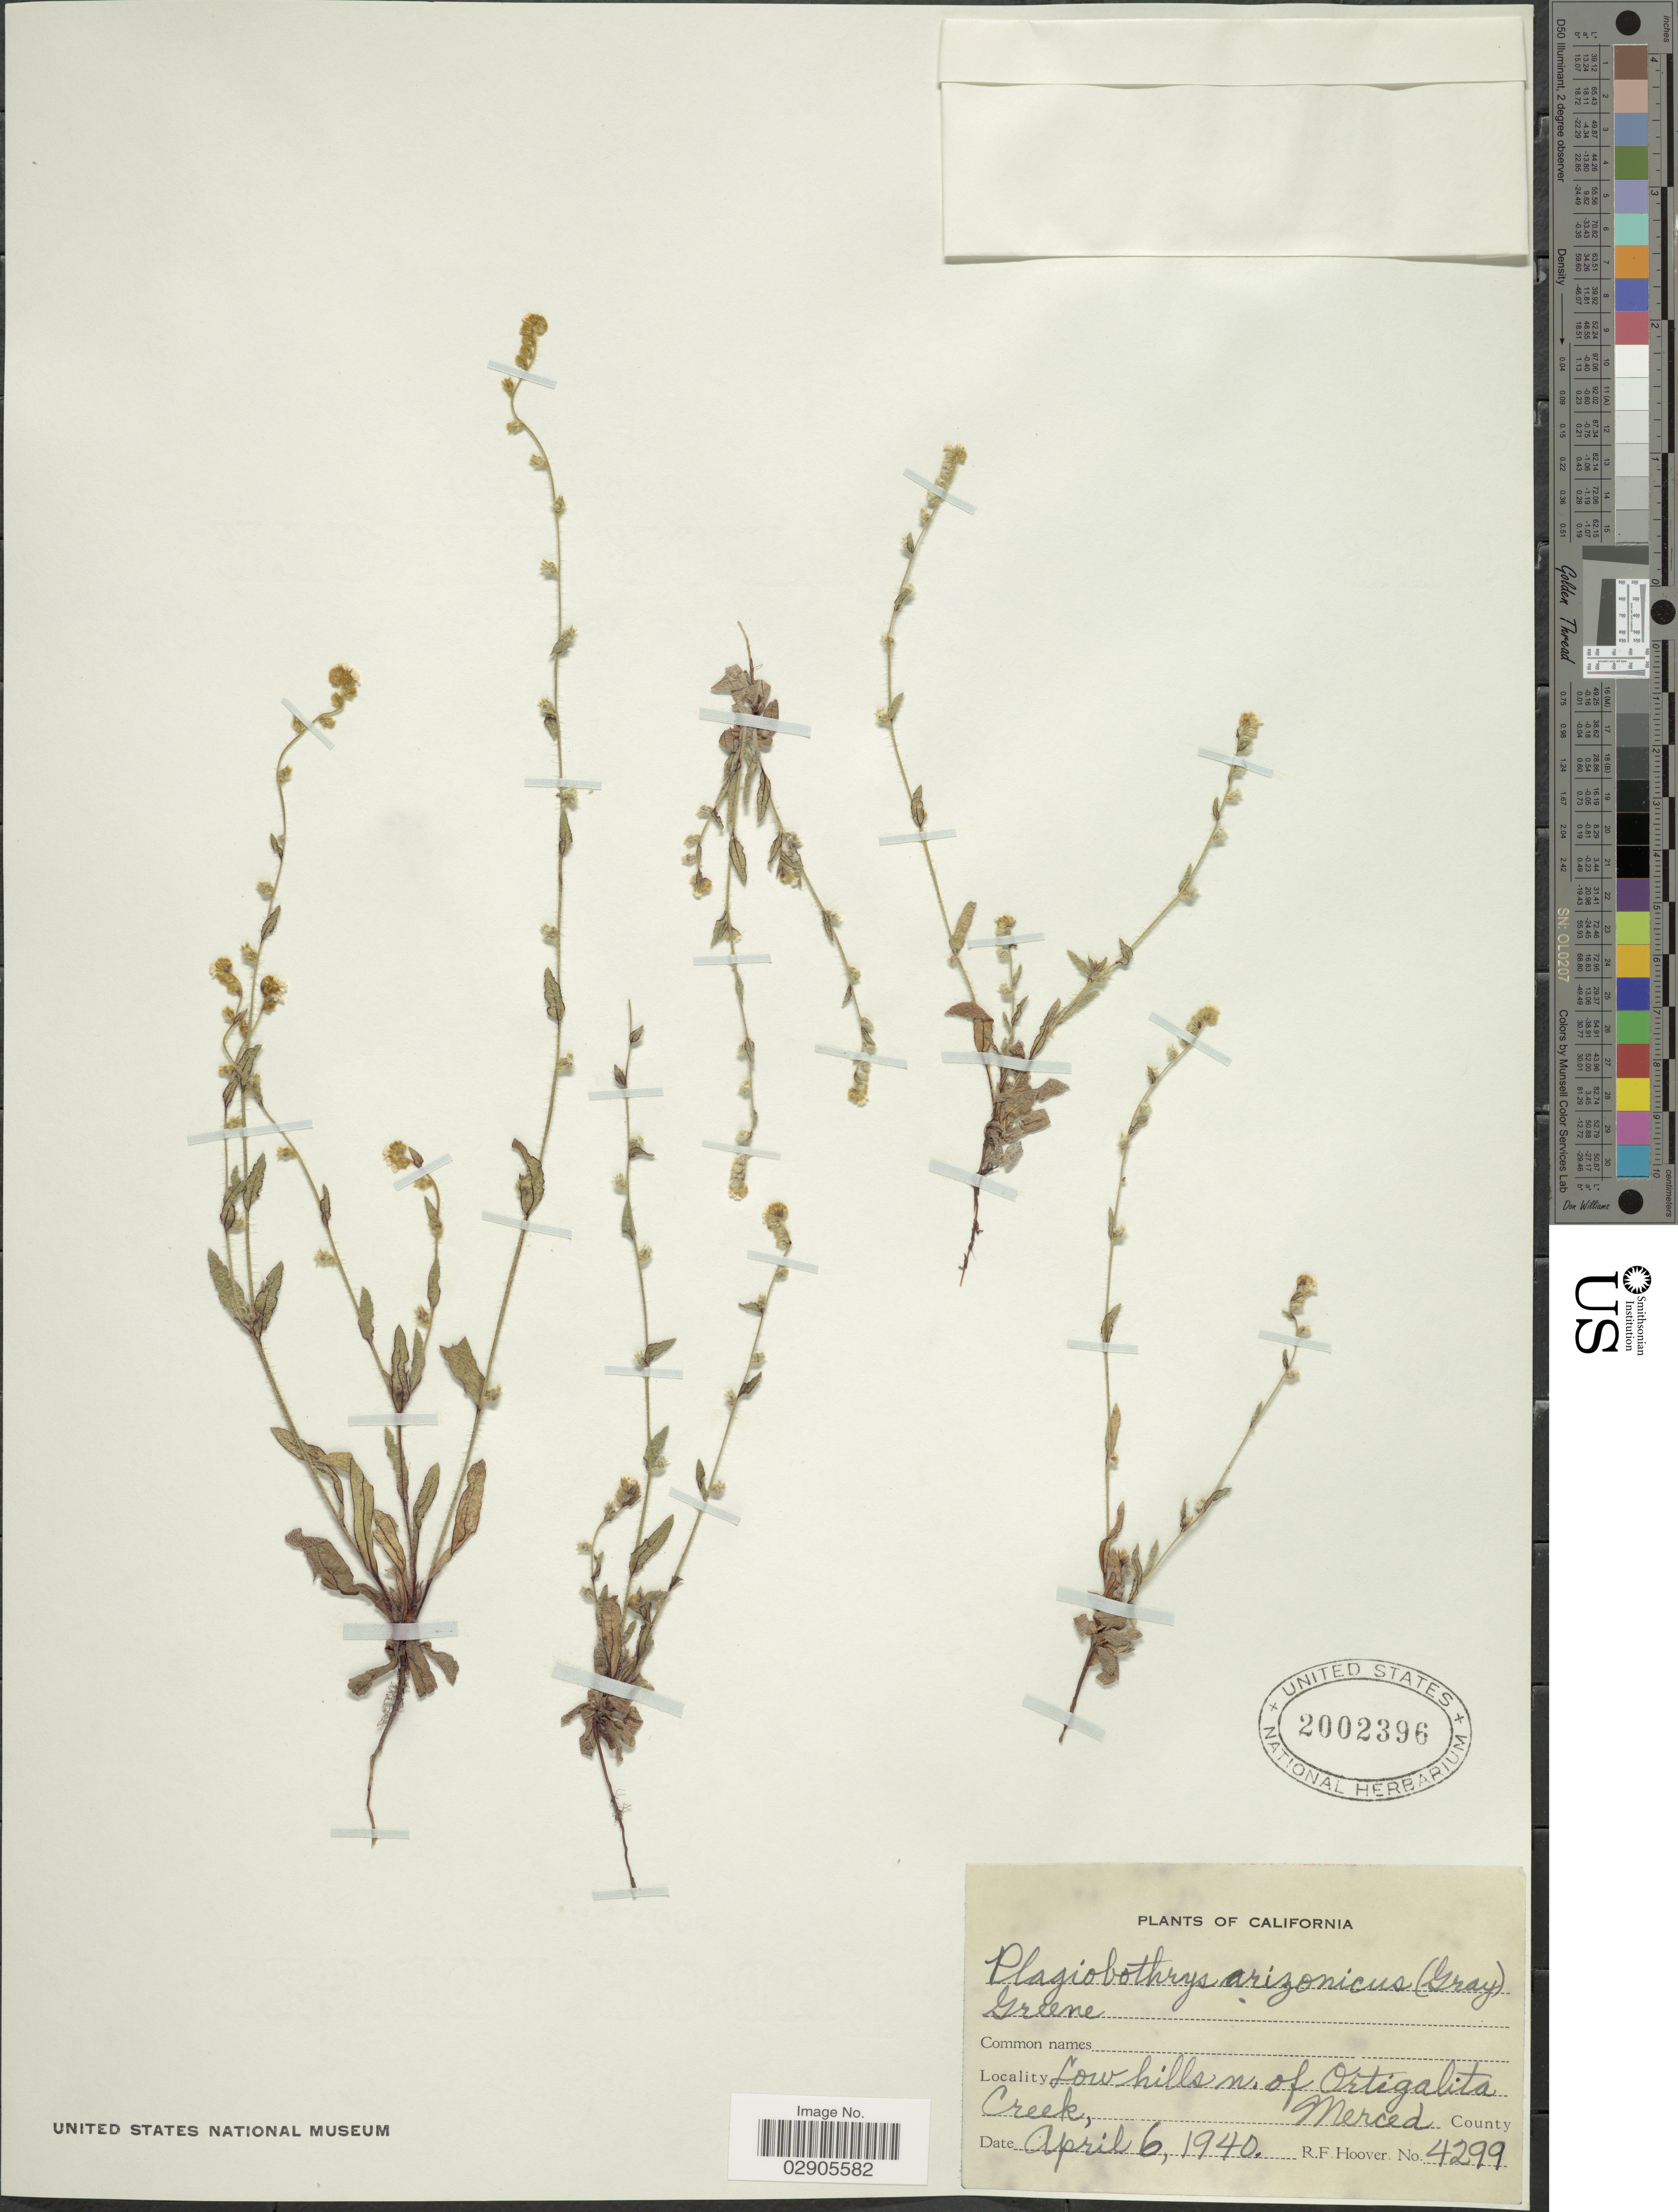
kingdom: Plantae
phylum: Tracheophyta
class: Magnoliopsida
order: Boraginales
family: Boraginaceae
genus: Plagiobothrys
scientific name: Plagiobothrys arizonicus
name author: (A. Gray) Greene ex A. Gray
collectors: R. F. Hoover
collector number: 4299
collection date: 1940-04-06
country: United States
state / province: California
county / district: Merced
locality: Low hills n. of Ortigalita Creek. Merced County.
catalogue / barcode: US 2002396